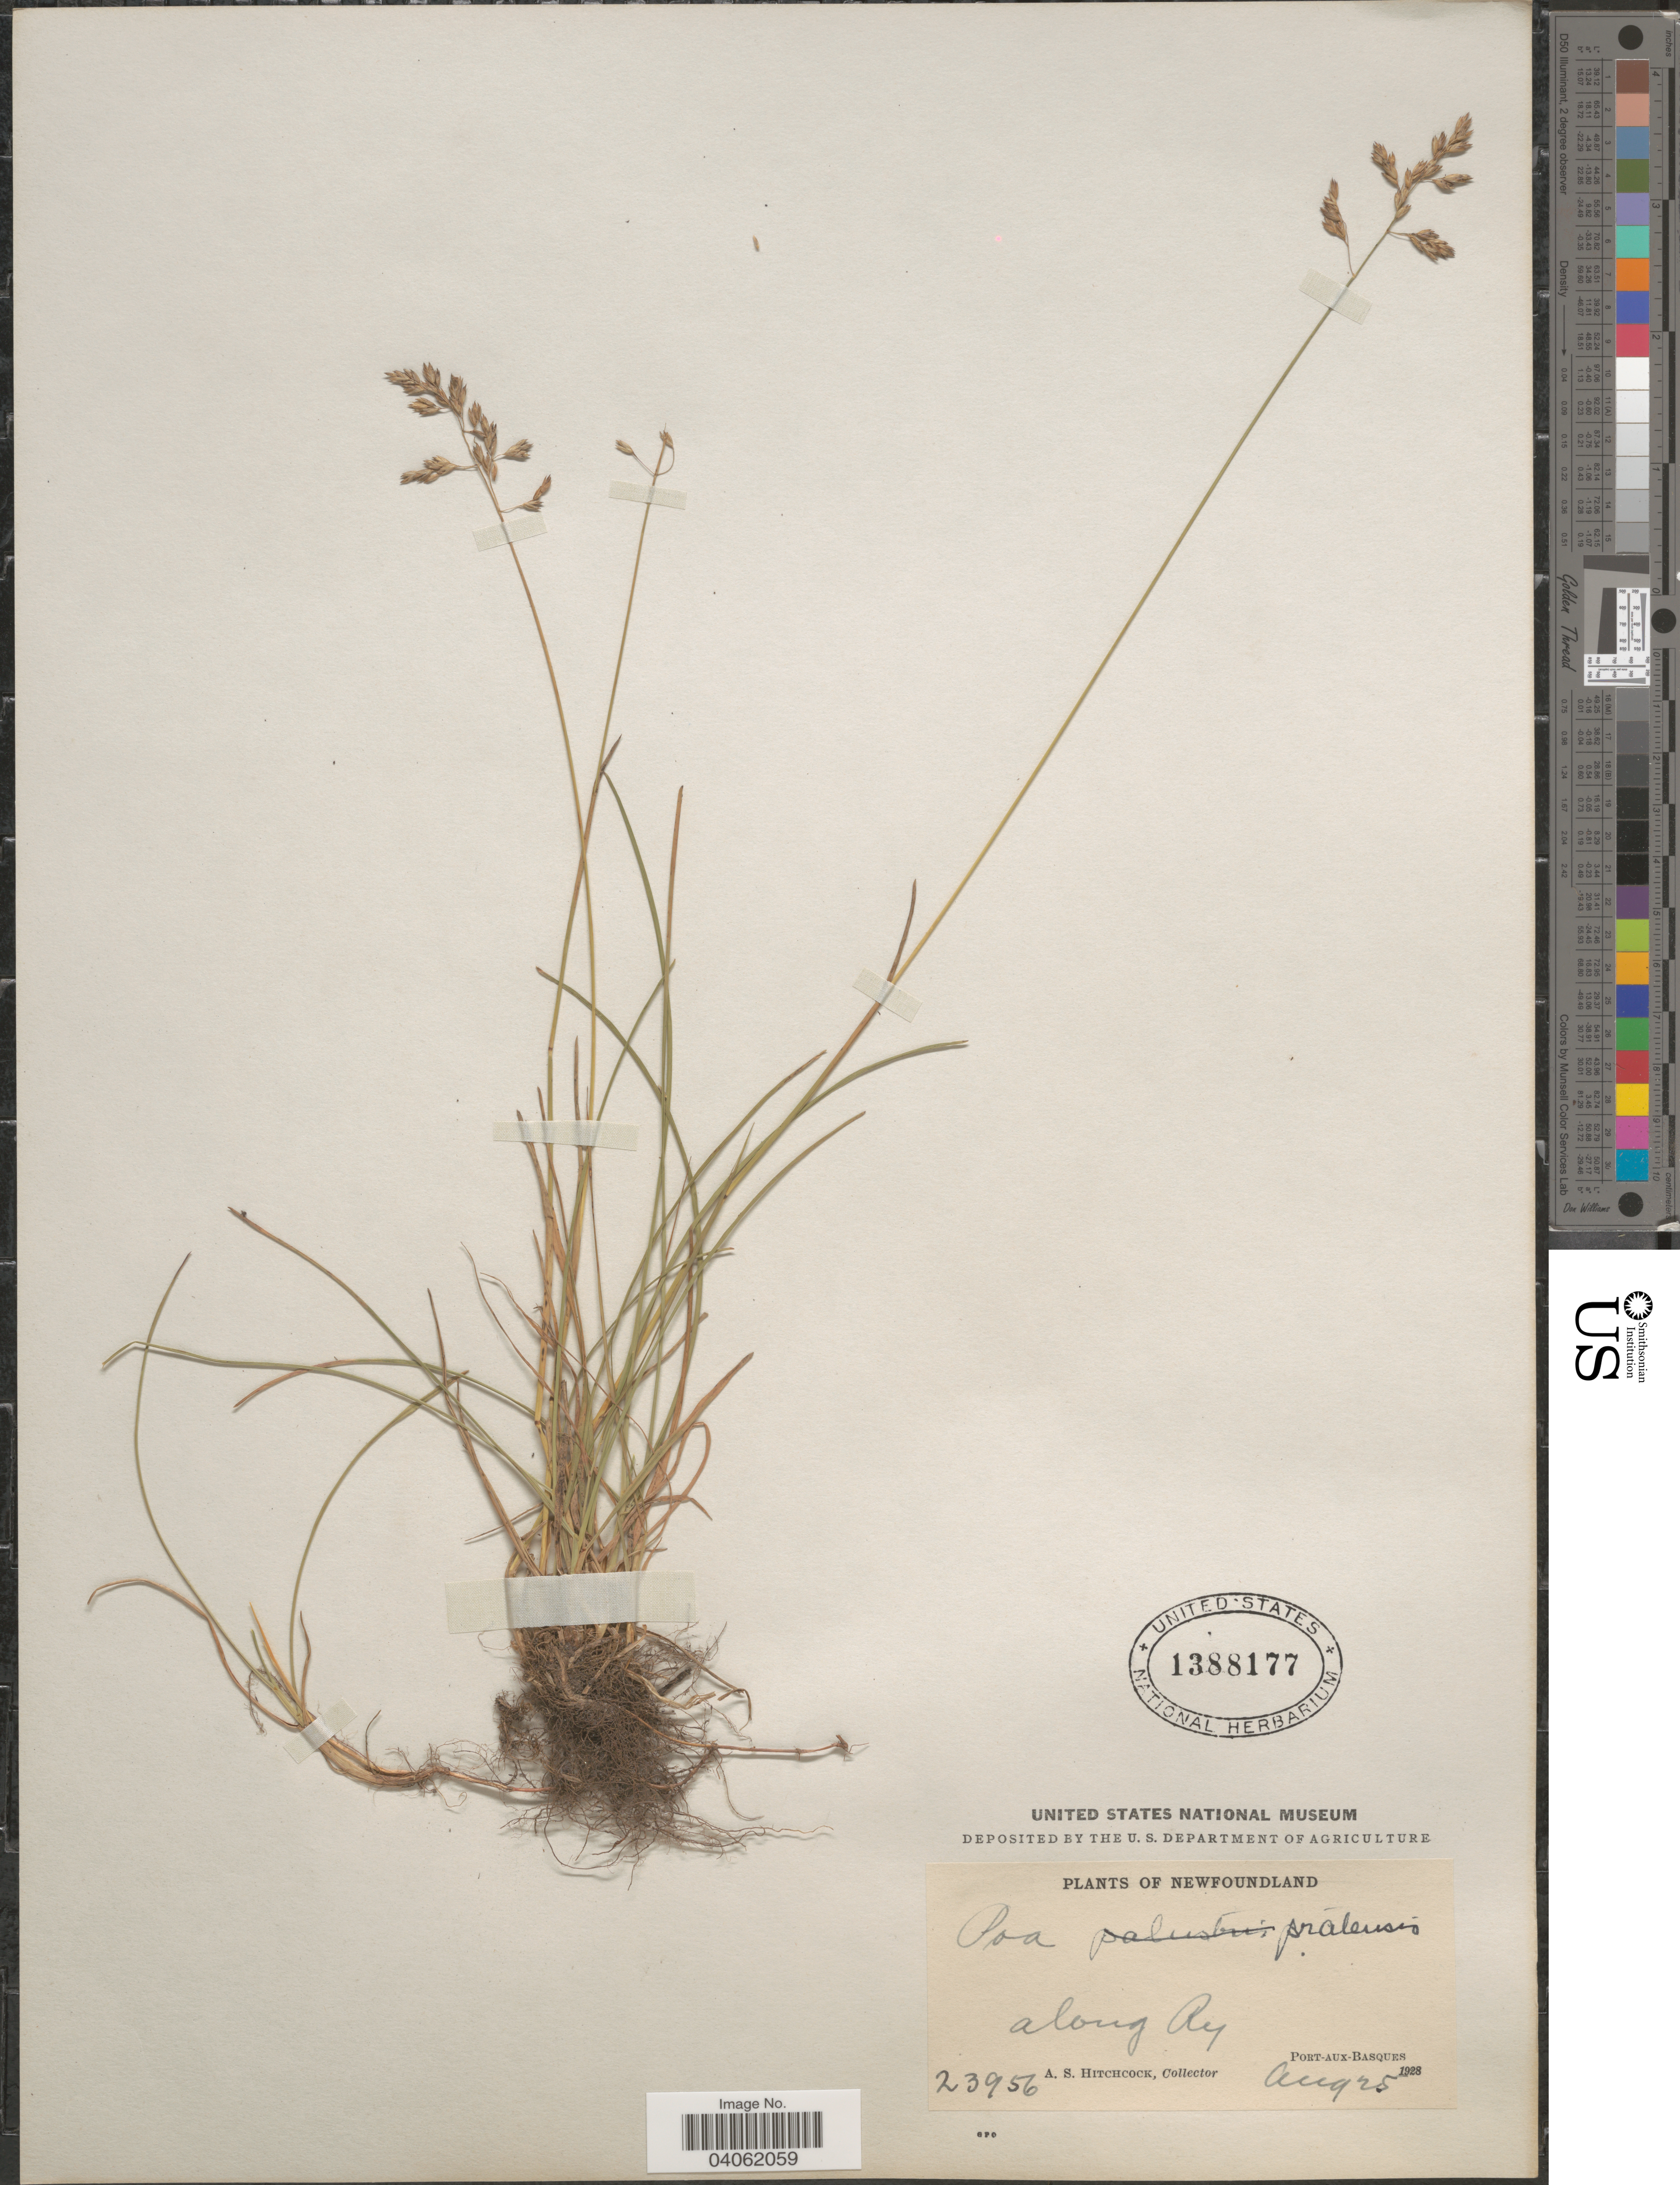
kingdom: Plantae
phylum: Tracheophyta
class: Liliopsida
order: Poales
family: Poaceae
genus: Poa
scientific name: Poa pratensis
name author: L.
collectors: A. S. Hitchcock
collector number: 23956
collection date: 1928-08-25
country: Canada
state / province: Newfoundland and Labrador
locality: Along Ry. Port-aux-Basques.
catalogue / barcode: US 1388177